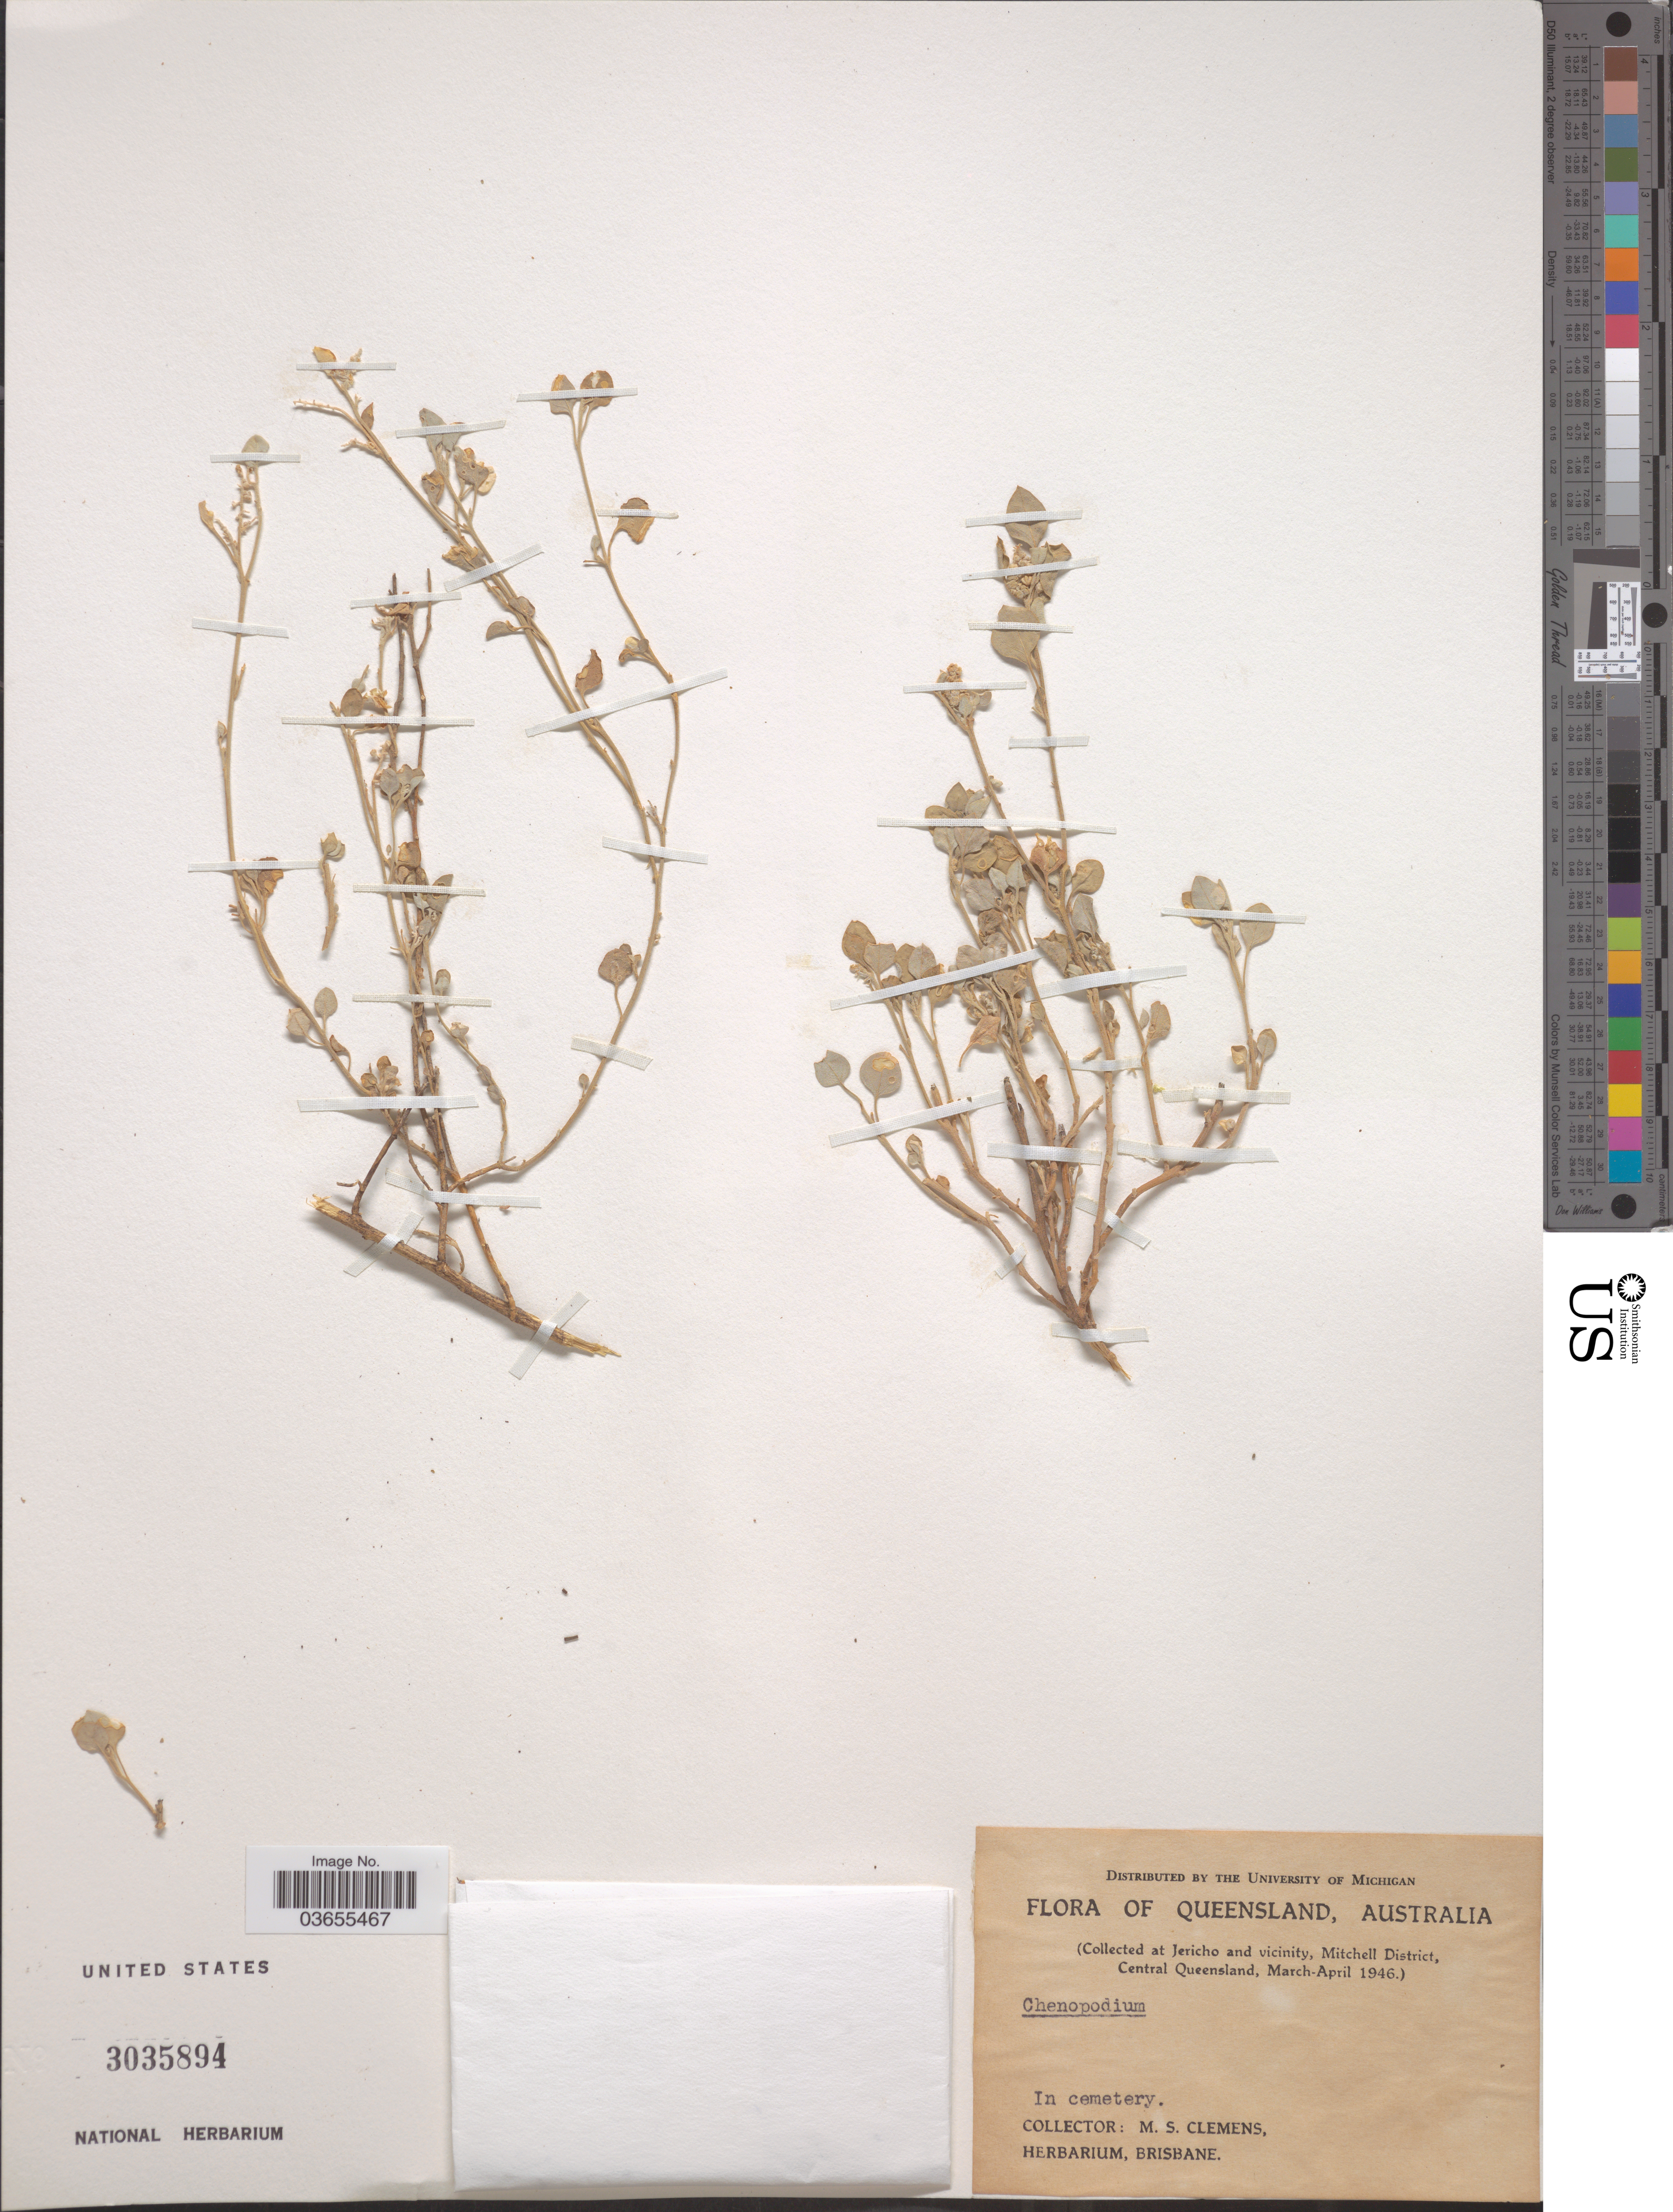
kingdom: Plantae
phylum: Tracheophyta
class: Magnoliopsida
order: Caryophyllales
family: Amaranthaceae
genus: Chenopodium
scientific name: Chenopodium sp.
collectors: M. S. Clemens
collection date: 1946-03/1946-04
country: Australia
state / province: Queensland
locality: Jericho and vicinity, Mitchell District, Central Queensland. In cemetery.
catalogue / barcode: US 3035894